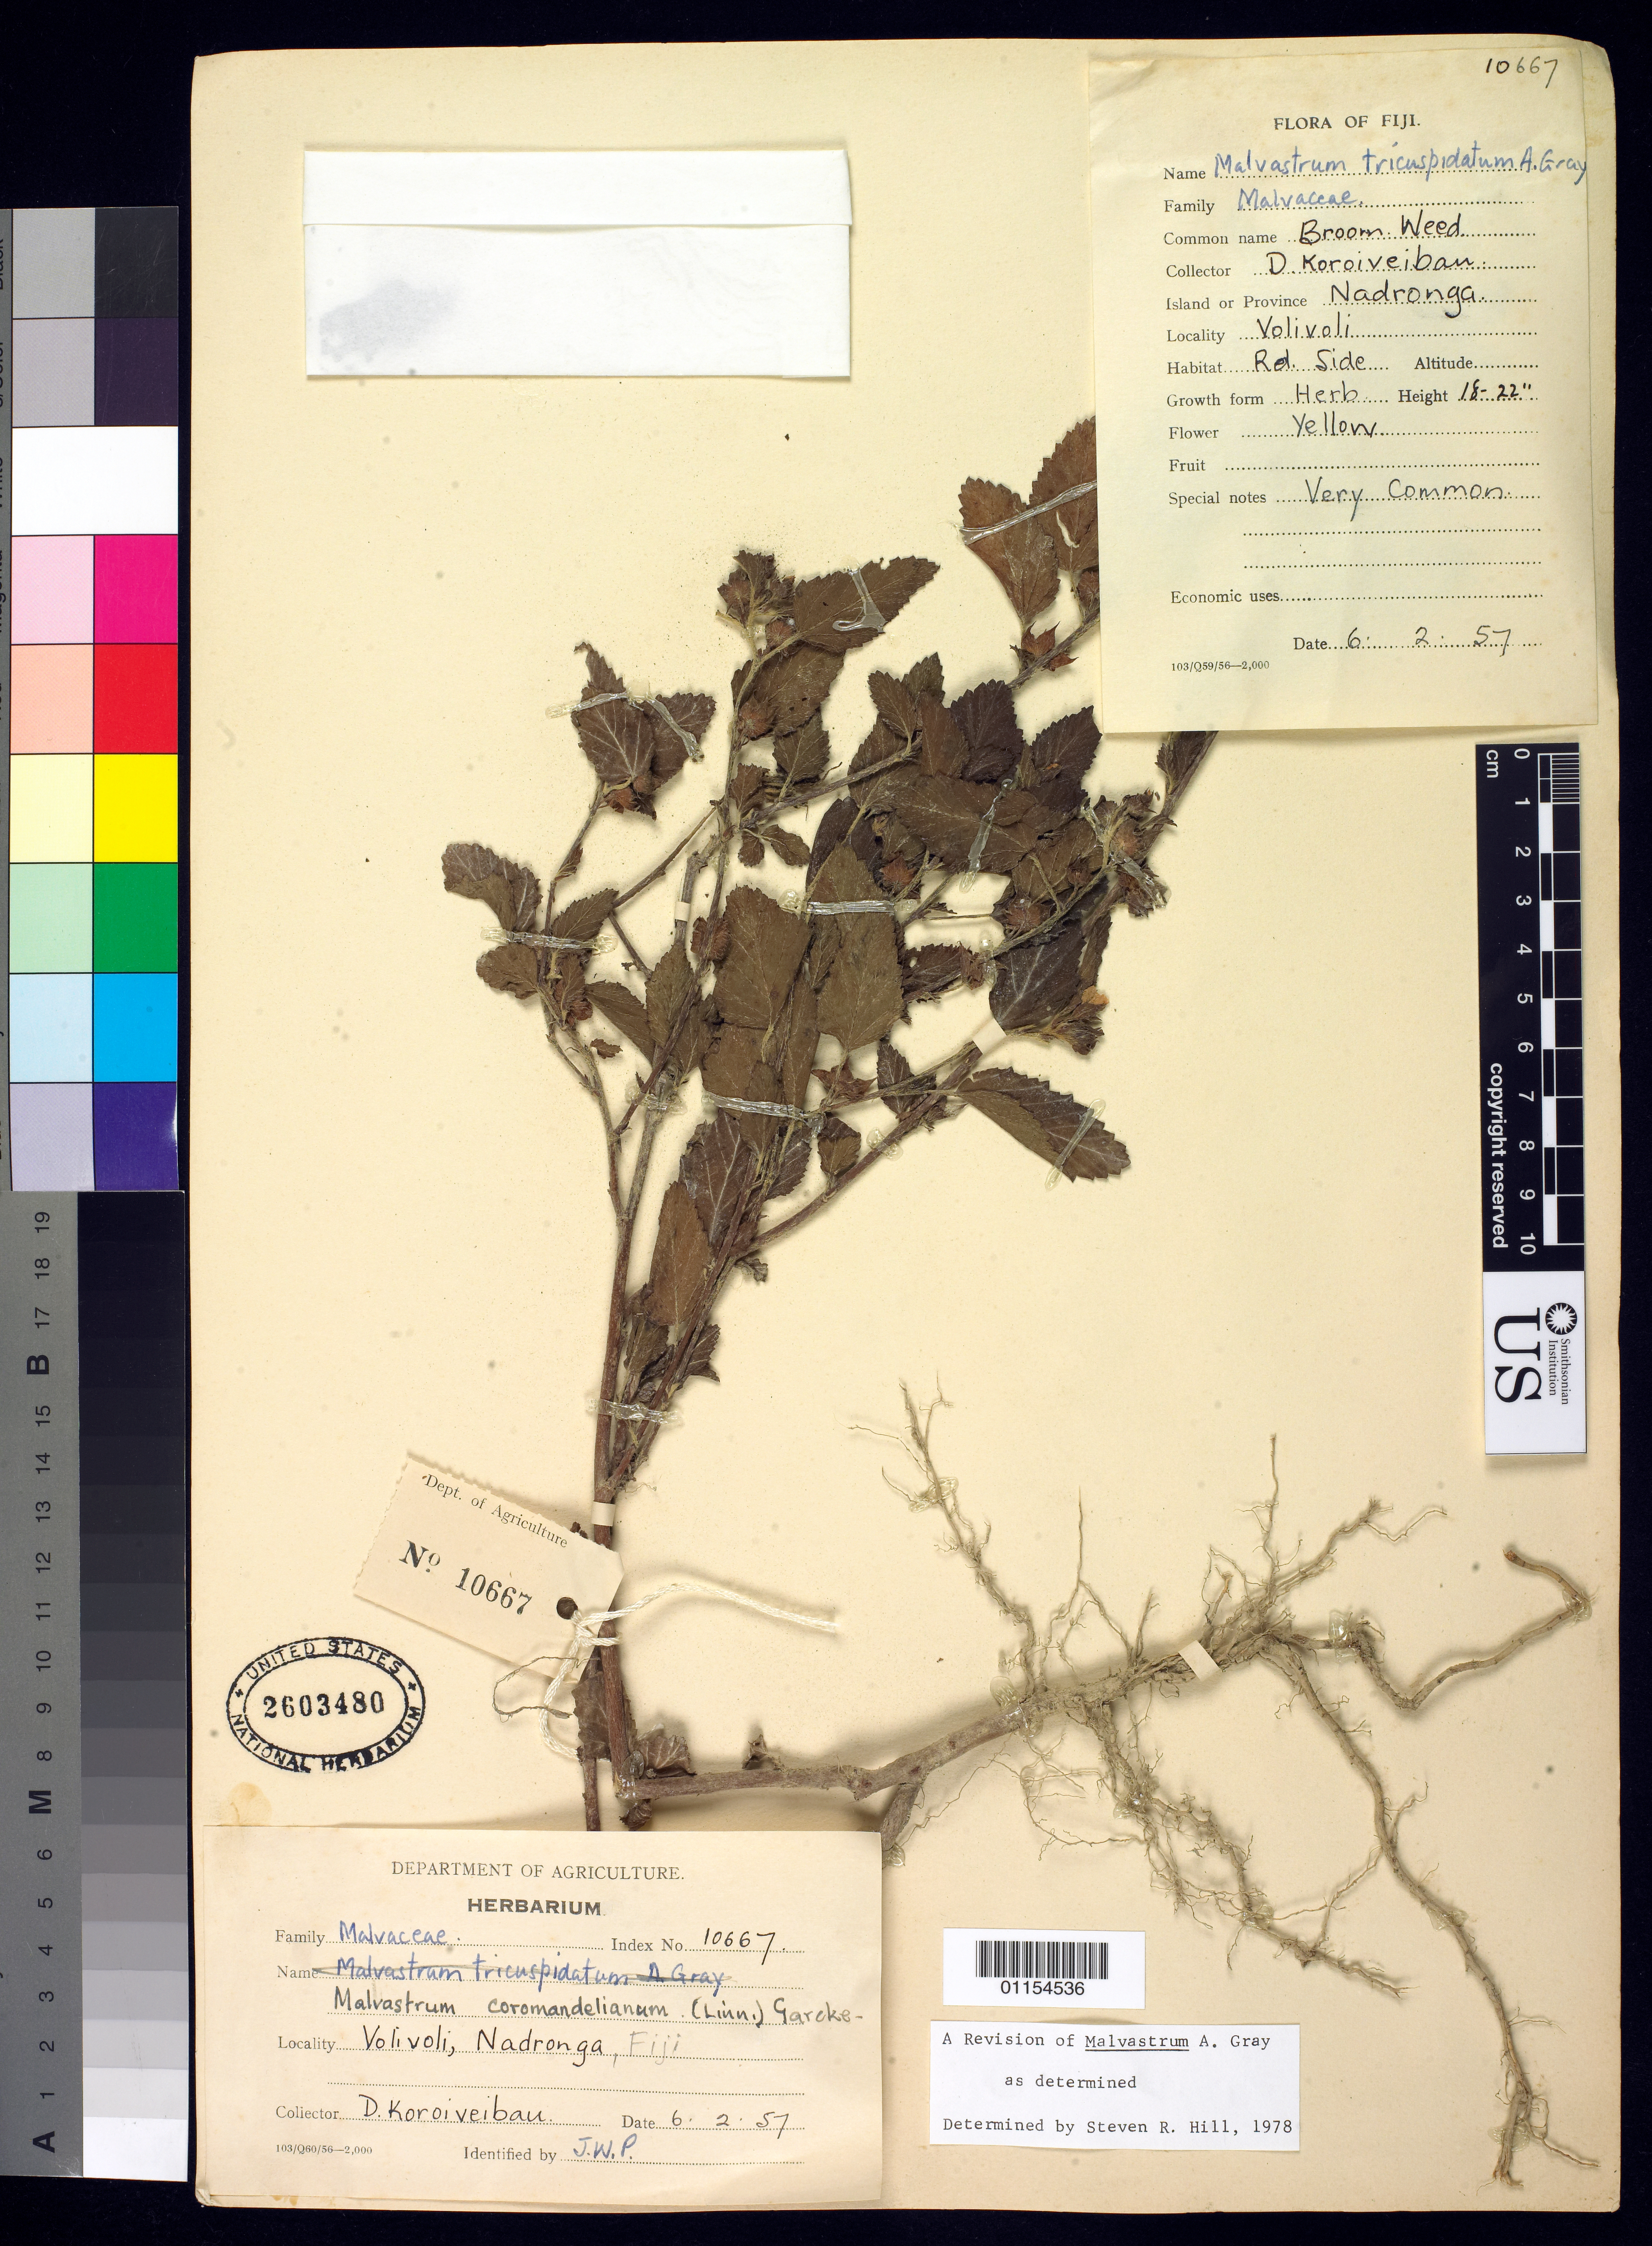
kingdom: Plantae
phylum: Tracheophyta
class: Magnoliopsida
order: Malvales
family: Malvaceae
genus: Malvastrum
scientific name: Malvastrum coromandelianum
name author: (L.) Garcke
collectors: D. Koroiveibau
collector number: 10667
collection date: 1957-02-06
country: Fiji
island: Viti Levu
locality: Volovoli, Nadrgona, Fiji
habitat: Road Side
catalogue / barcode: US 2603480